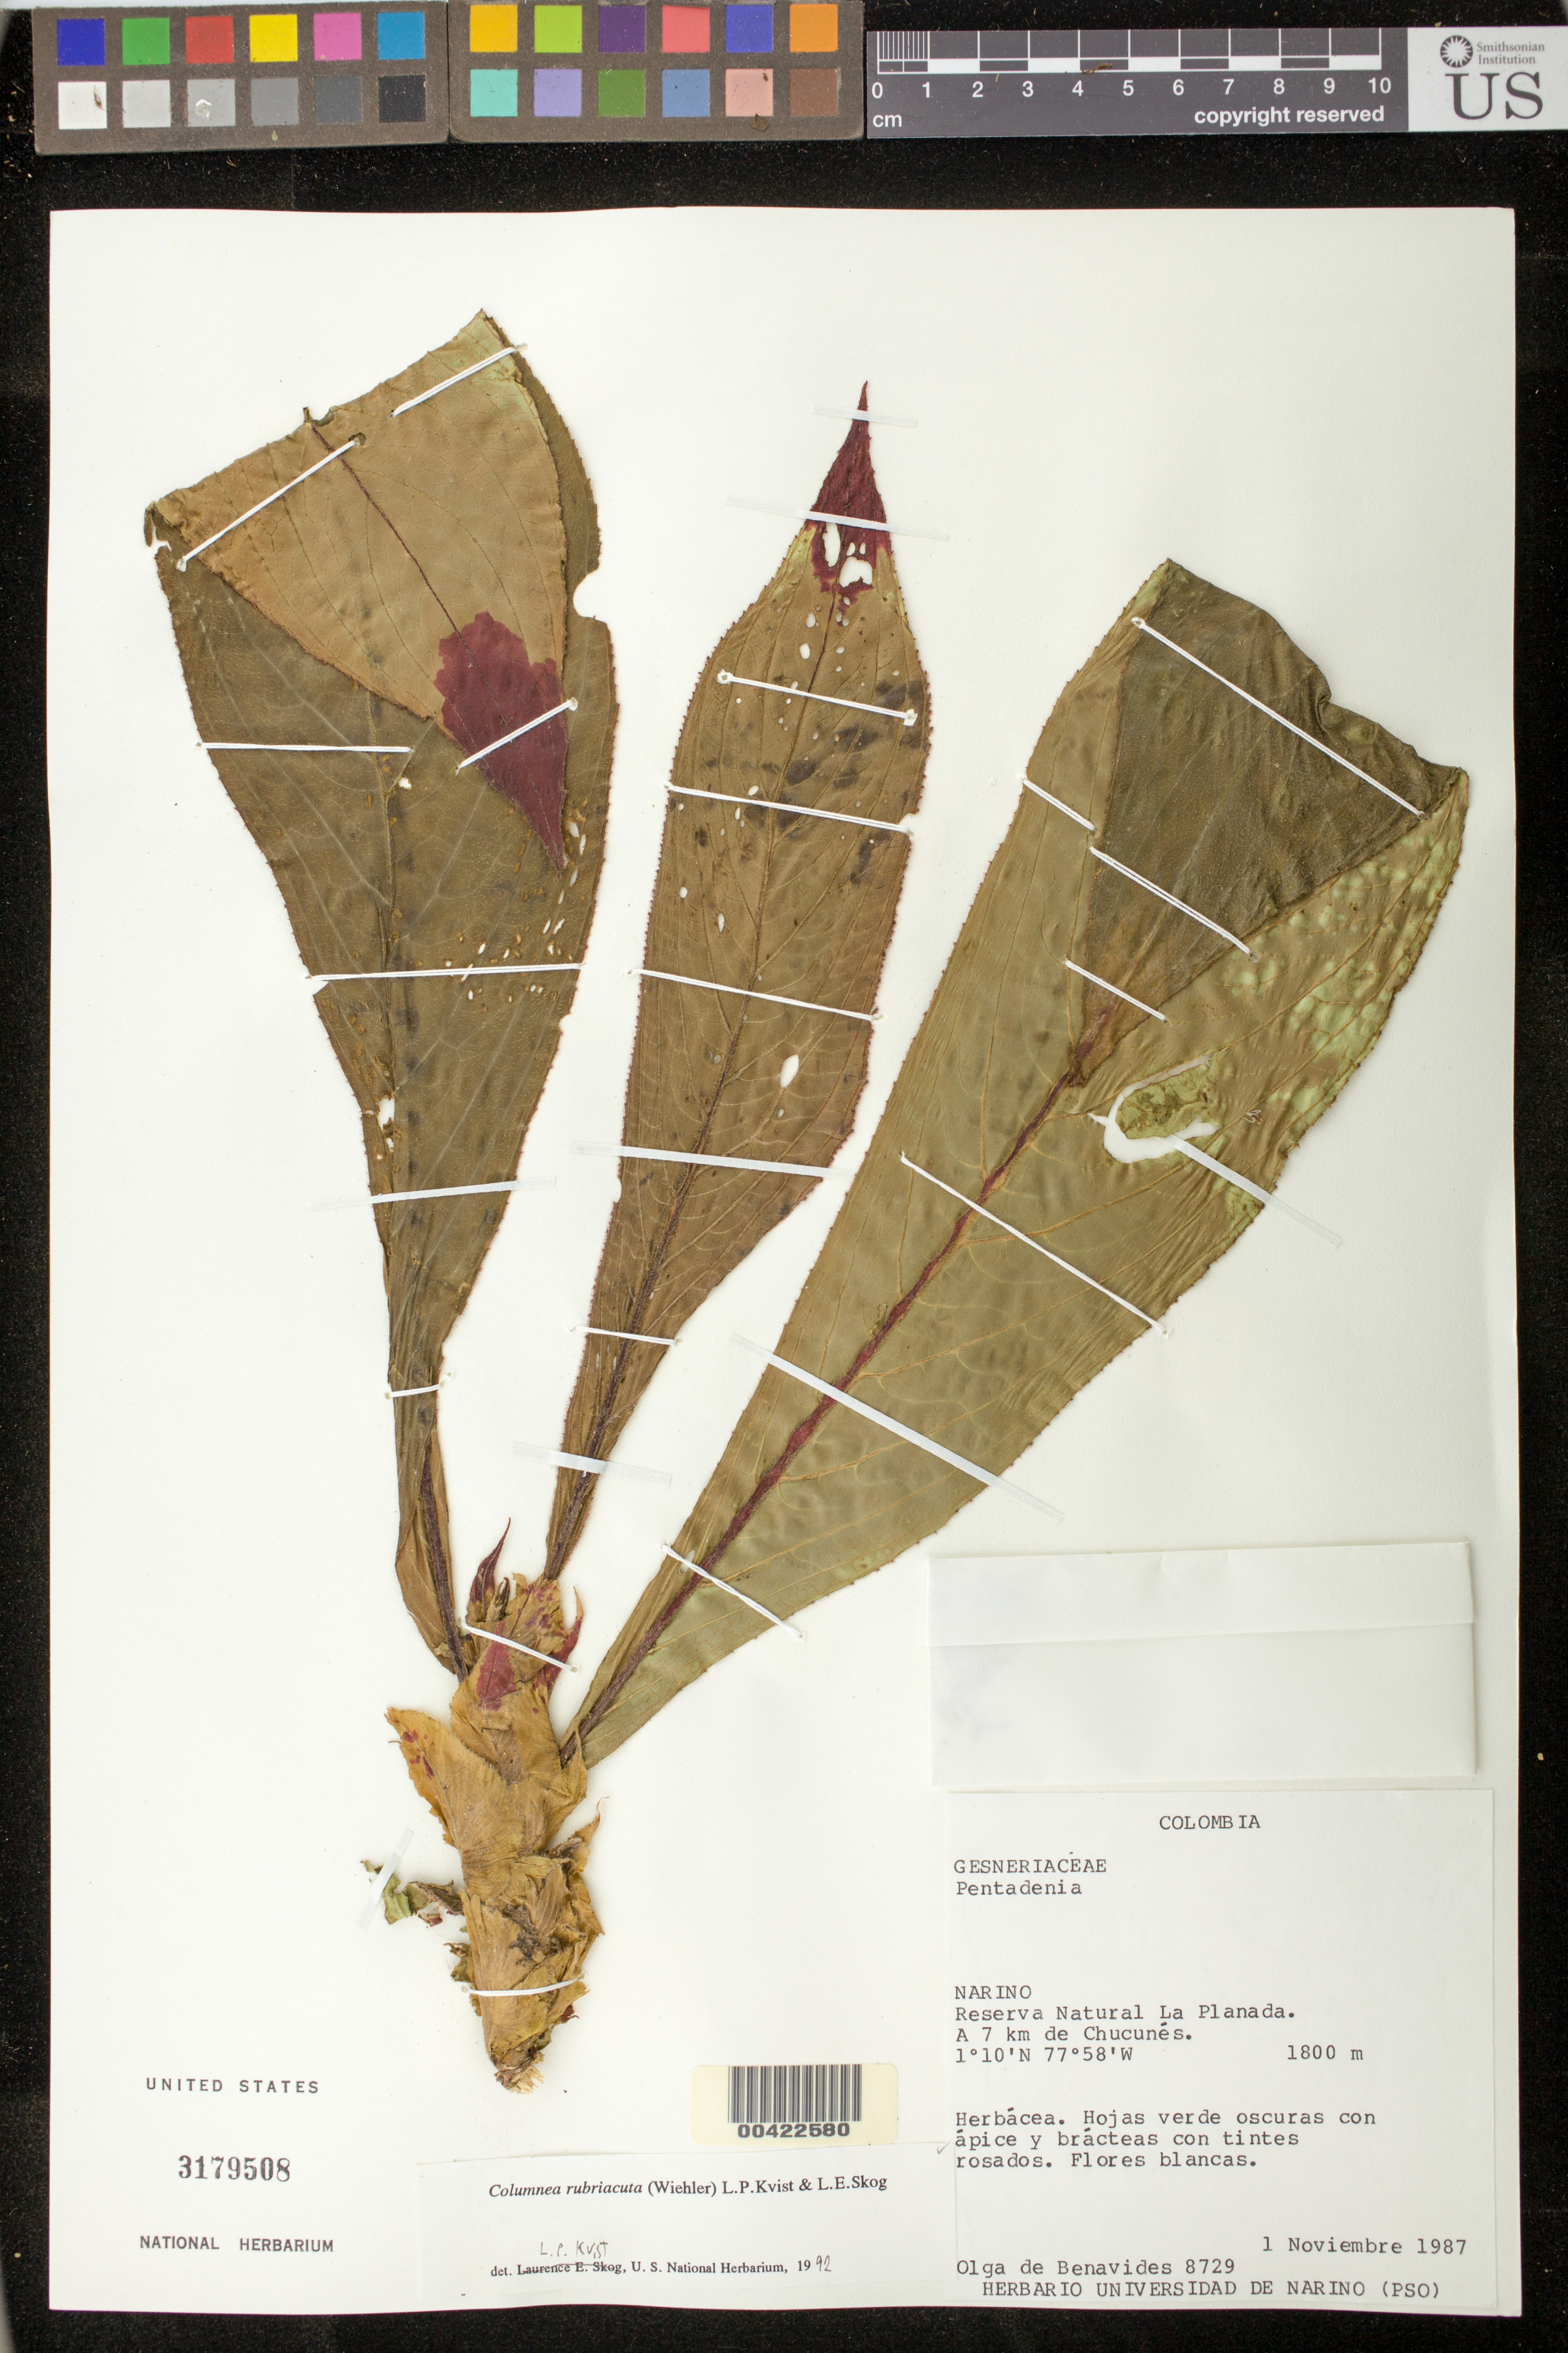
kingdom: Plantae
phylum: Tracheophyta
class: Magnoliopsida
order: Lamiales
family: Gesneriaceae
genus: Columnea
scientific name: Columnea rubriacuta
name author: (Wiehler) L.P. Kvist & L.E. Skog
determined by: Skog, Laurence E.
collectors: Olga S. de Benavides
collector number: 8729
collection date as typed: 01 Nov 1987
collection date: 1987-11-01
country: Colombia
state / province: Nariño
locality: Reserva Natural La Planada, a 7 km de Chucunés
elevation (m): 1800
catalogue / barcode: US 3179508